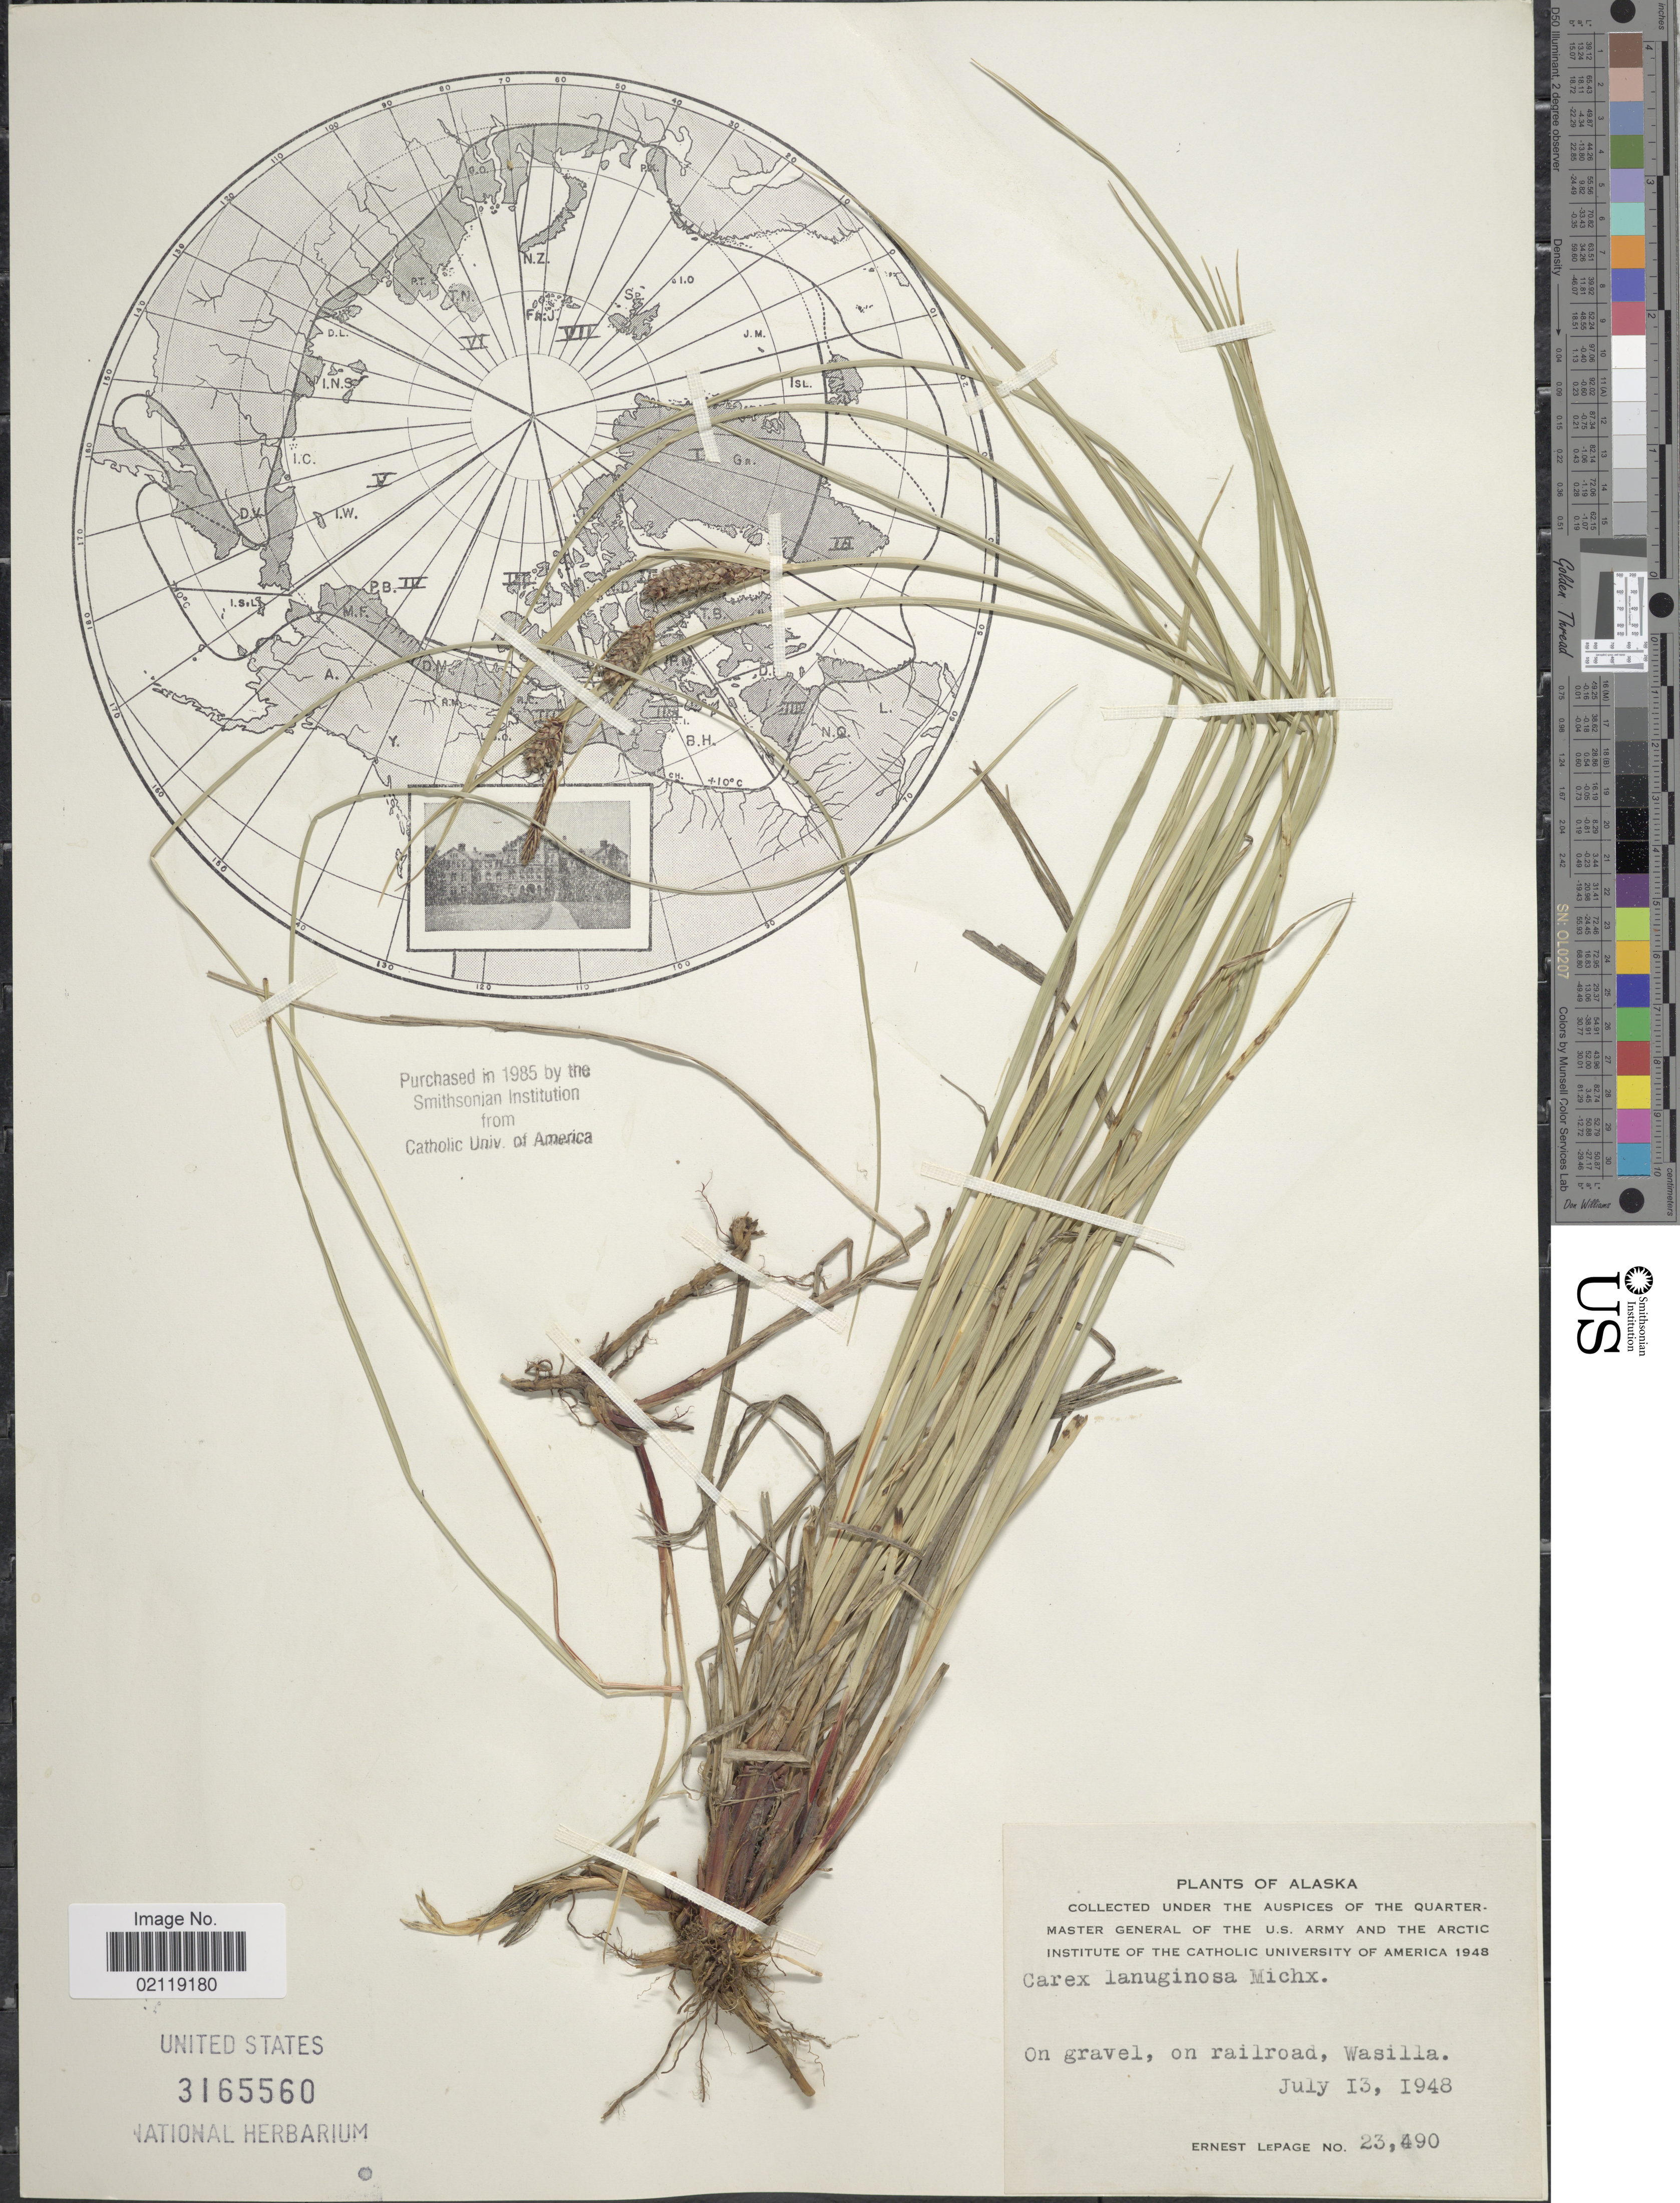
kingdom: Plantae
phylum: Tracheophyta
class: Liliopsida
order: Poales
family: Cyperaceae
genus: Carex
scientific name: Carex pellita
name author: Muhl. ex Willd.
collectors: E. Lepage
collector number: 23490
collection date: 1948-07-13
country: United States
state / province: Alaska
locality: On gravel, on railroad, Wasilla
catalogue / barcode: US 3165560